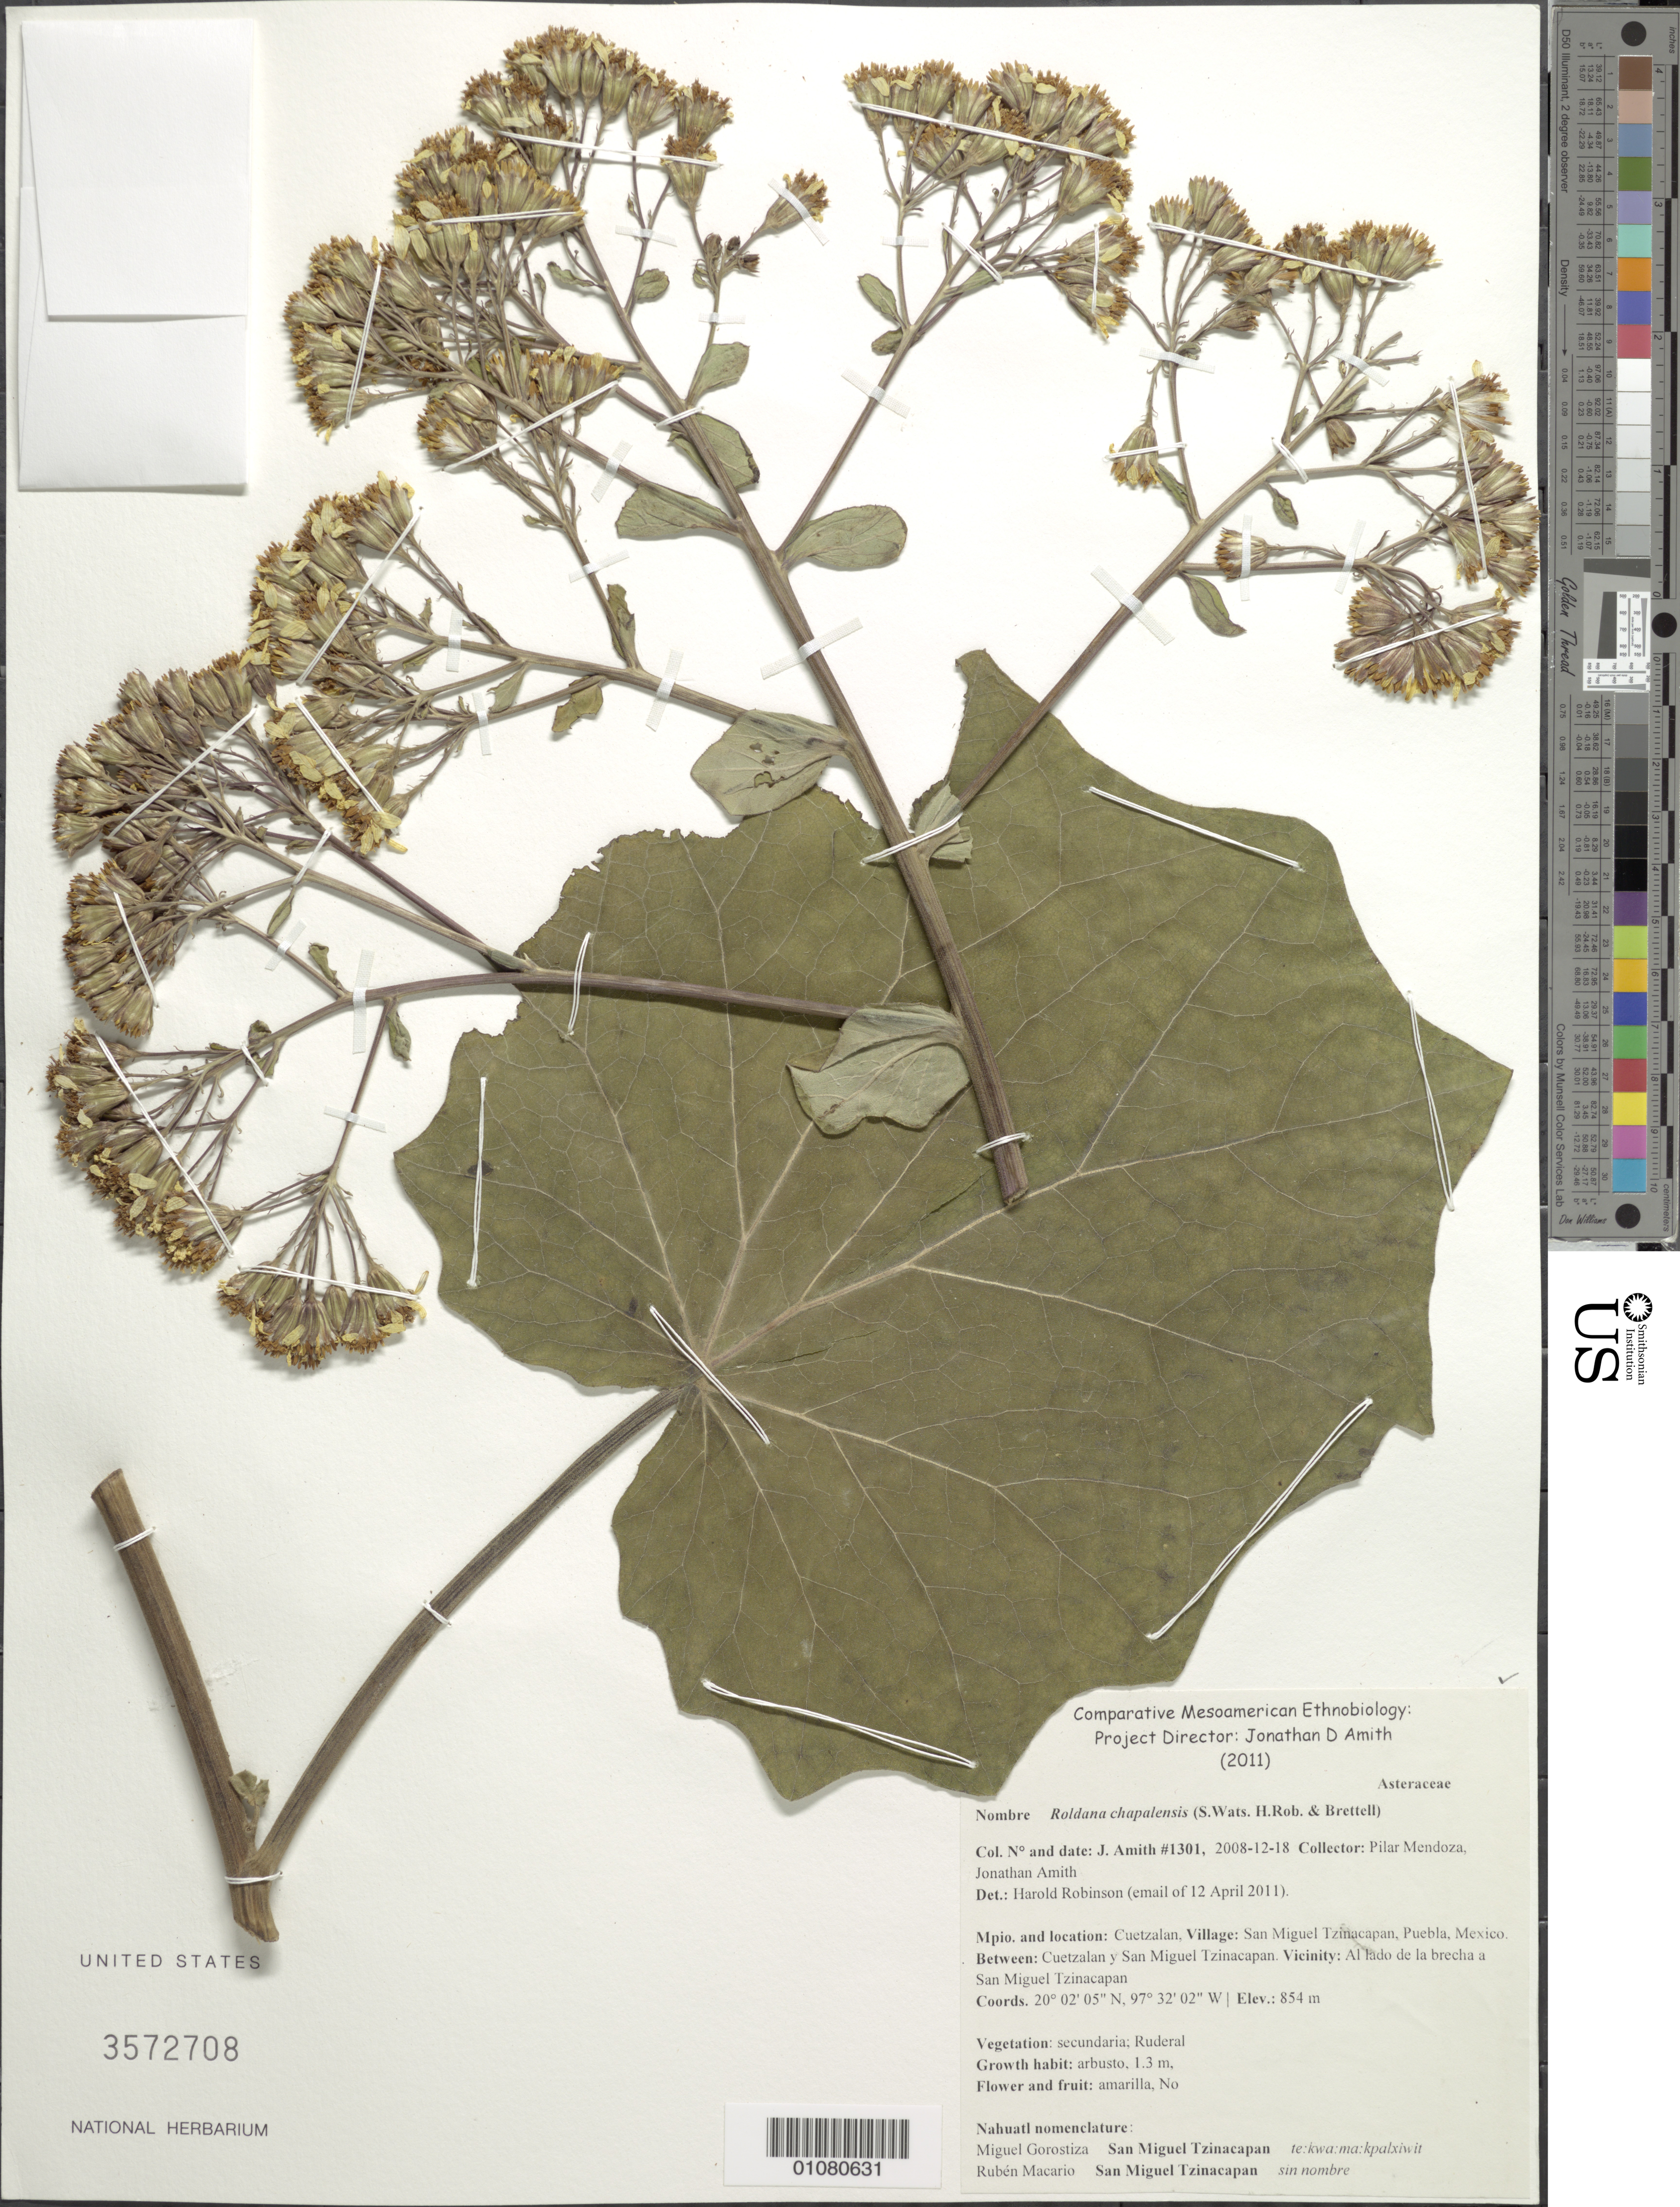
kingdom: Plantae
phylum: Tracheophyta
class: Magnoliopsida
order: Asterales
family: Asteraceae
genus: Roldana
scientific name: Roldana chapalensis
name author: (S. Watson) H. Rob. & Brettell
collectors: J. D. Amith & P. Mendoza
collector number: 1301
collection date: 2008-12-18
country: Mexico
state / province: Puebla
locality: San Miguel Tzinacapan, Puebla; between Cuetzalan y San Miguel Tzinacapan, vic al lado de brecha a San Miguel Tzinacapan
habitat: Vegetation secundaria; Ruderal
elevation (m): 854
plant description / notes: Nahuatl nomenclature: Miguel Gorostiza, San Miguel Tzinacapan, te: kwa: ma: kpalxiwit; Rubén Macario, San Miguel Tzinacapan, sin nombre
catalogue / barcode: US 3572708